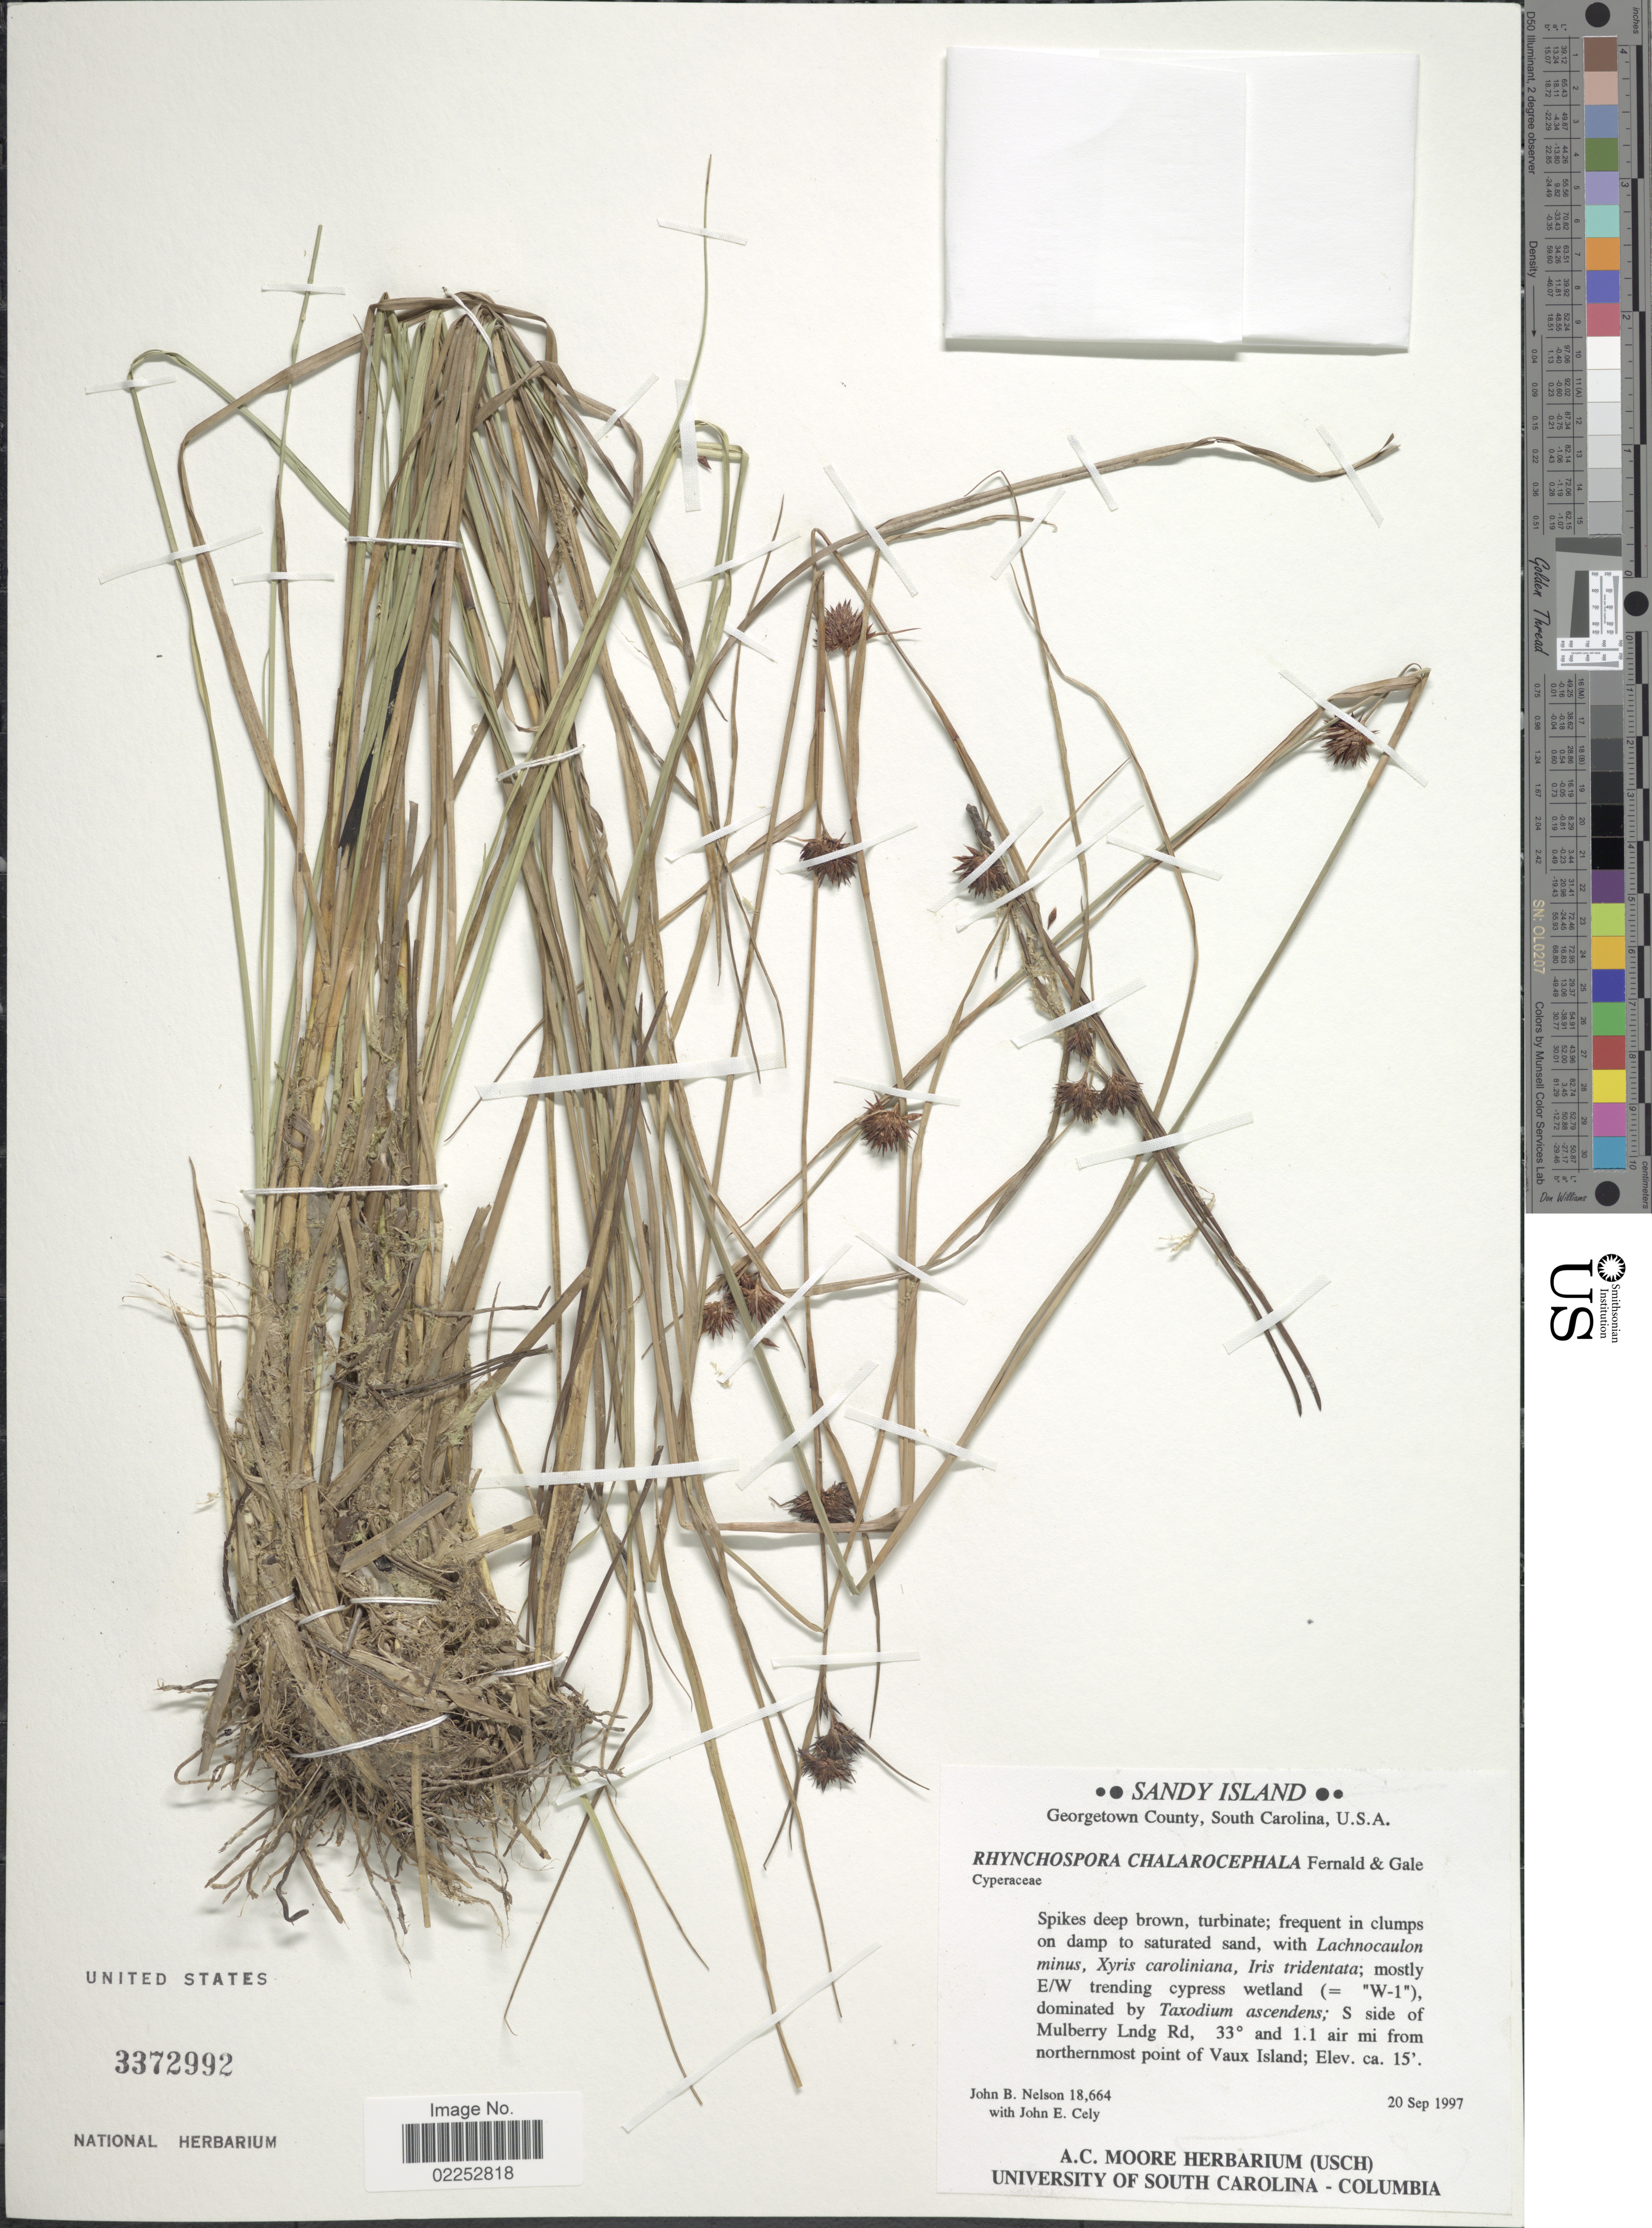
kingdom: Plantae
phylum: Tracheophyta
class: Liliopsida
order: Poales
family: Cyperaceae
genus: Rhynchospora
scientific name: Rhynchospora cephalantha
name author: A. Gray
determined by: Naczi, R. F. C.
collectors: J. B. Nelson & J. Cely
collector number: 18664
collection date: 1997-09-20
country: United States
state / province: South Carolina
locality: Sandy Island. Georgetown County. S side of Mulberry Lndg Rd, 33° and 1.1 air mi from northernmost point of Vaux Island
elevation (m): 5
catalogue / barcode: US 3372992